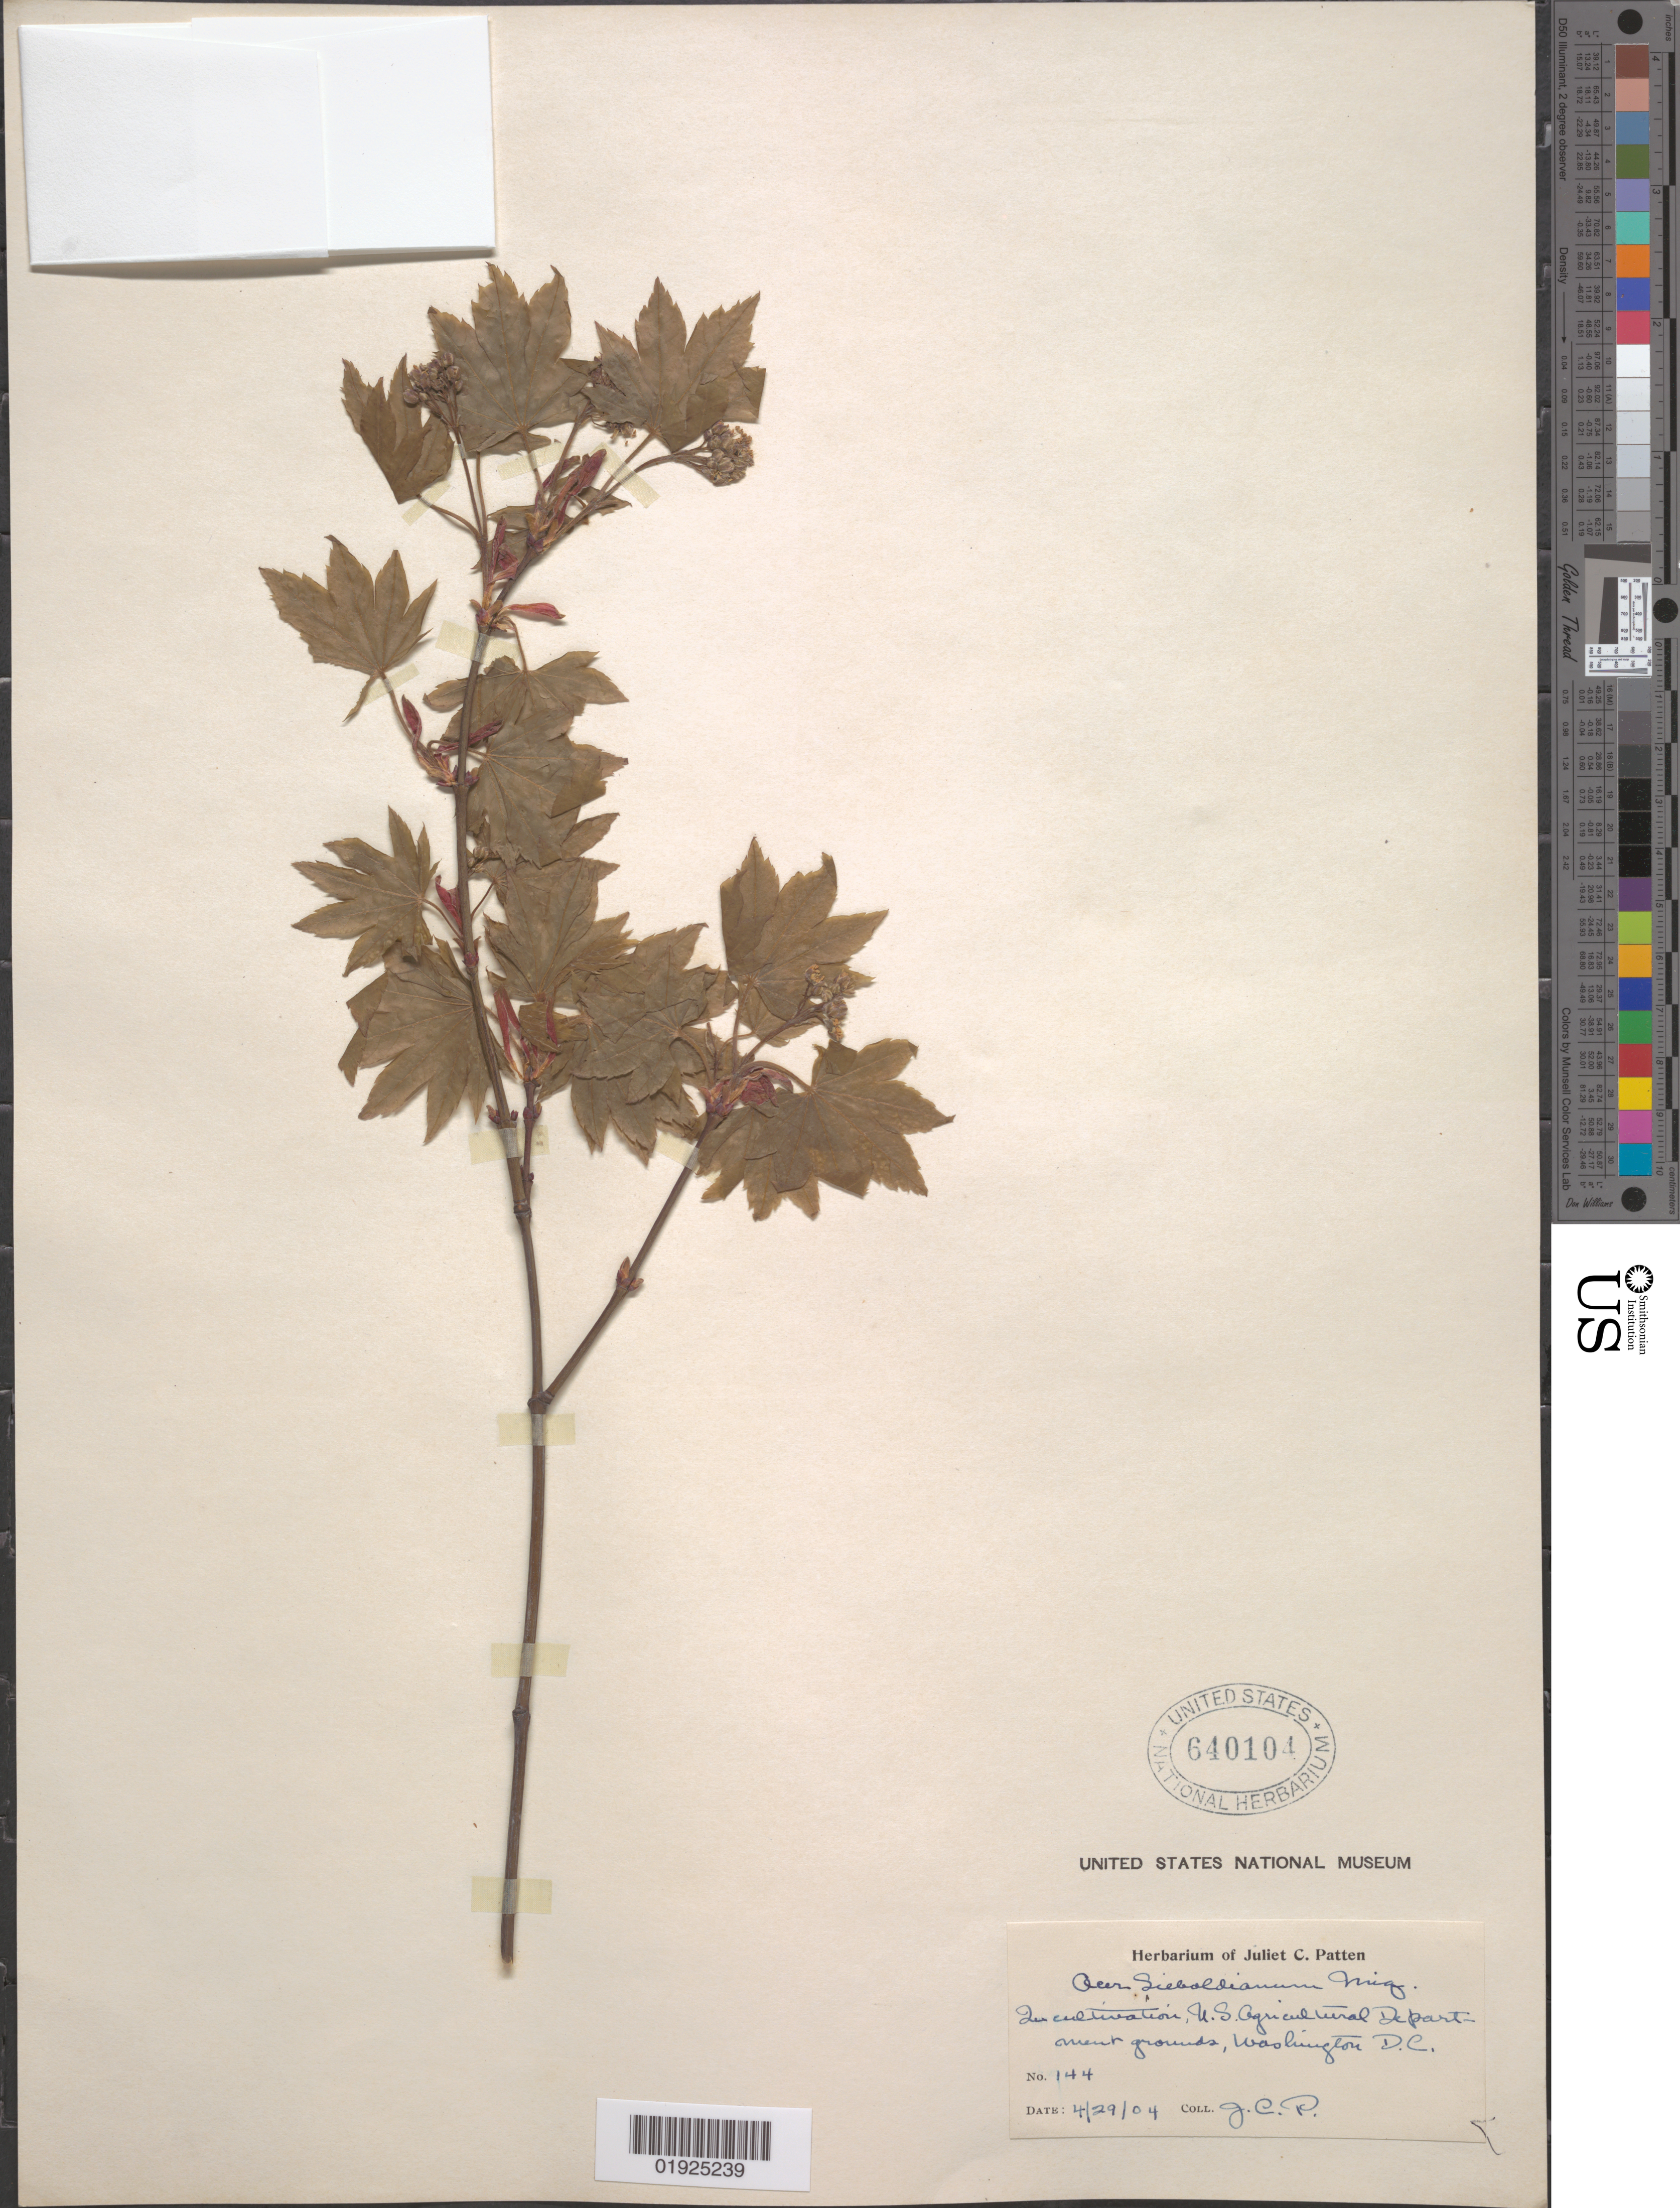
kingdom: Plantae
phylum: Tracheophyta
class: Magnoliopsida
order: Sapindales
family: Sapindaceae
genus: Acer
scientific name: Acer sieboldianum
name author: Miq.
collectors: J. Patten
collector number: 144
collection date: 1904-04-29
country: United States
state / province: District of Columbia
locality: U.S. Agricultural Department grounds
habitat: Cultivated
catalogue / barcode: US 640104